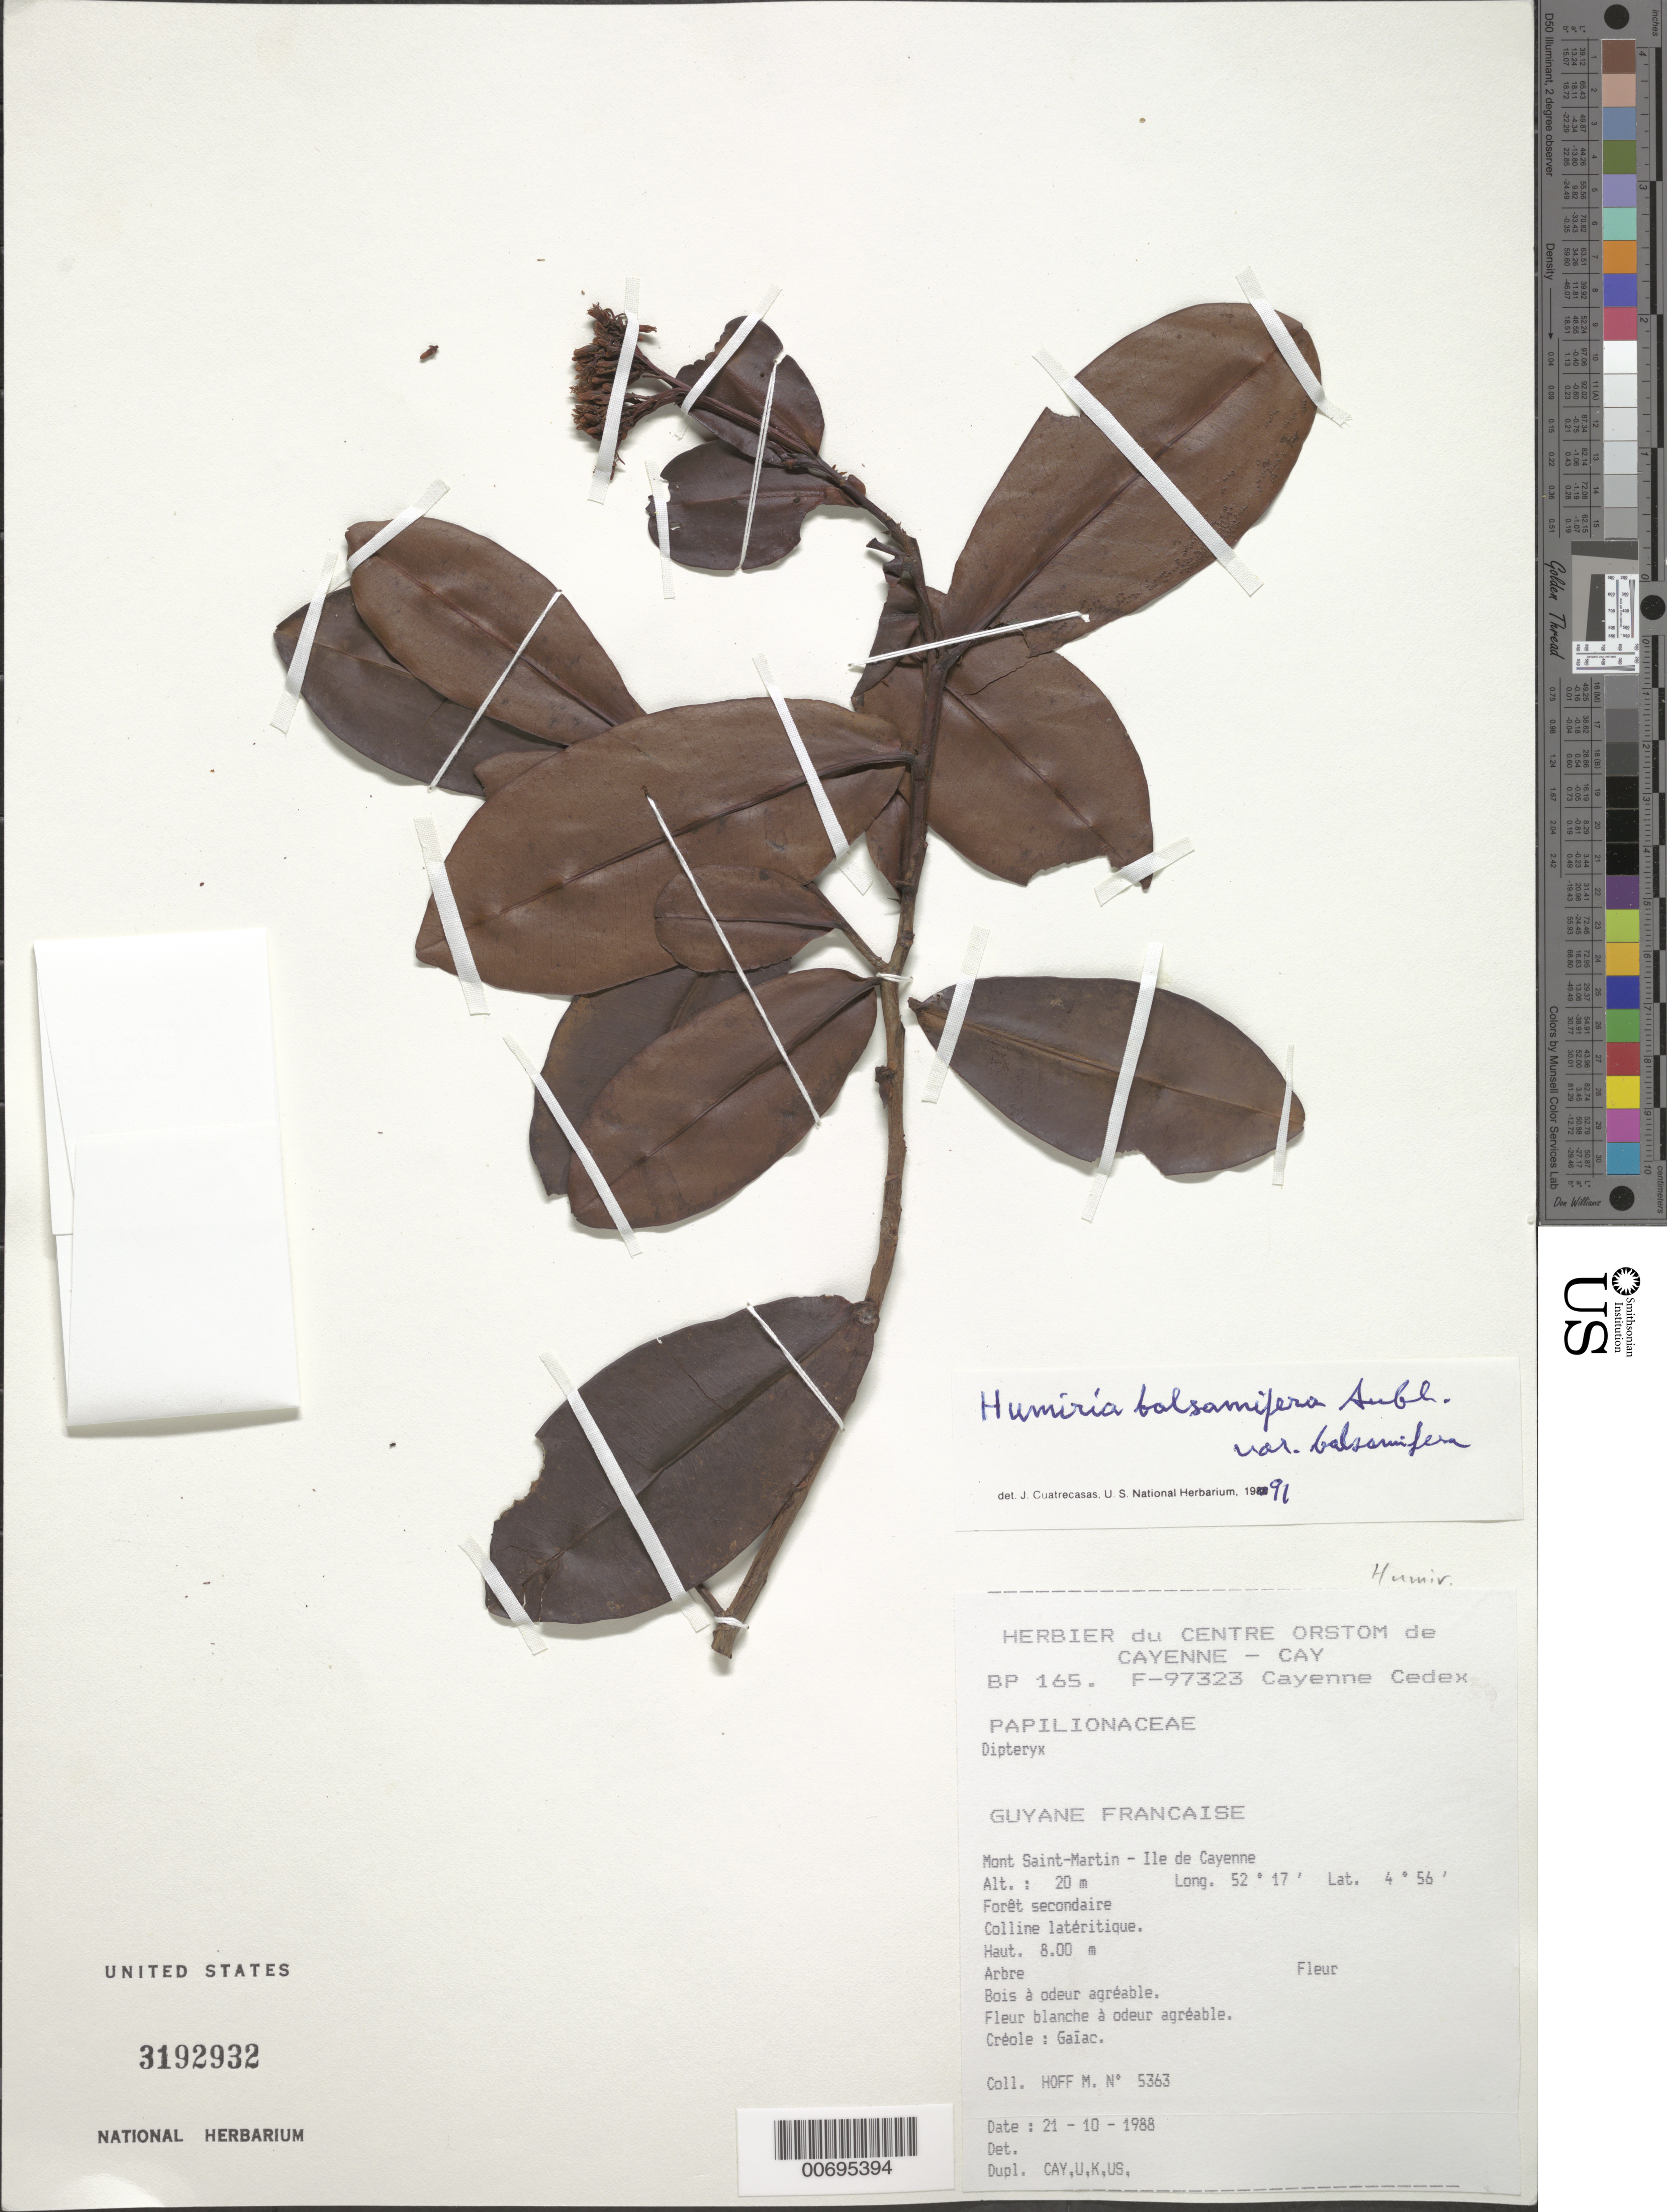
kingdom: Plantae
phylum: Tracheophyta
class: Magnoliopsida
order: Malpighiales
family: Humiriaceae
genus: Humiria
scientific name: Humiria balsamifera var. balsamifera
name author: Aubl.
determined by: Cuatrecasas, J.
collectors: M. Hoff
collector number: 5363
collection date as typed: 21-Oct-88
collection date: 1988-10-21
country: French Guiana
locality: Mont Saint-Martin, Ile de Cayenne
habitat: Secondary forest; lateritic hills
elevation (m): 20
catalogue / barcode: US 3192932